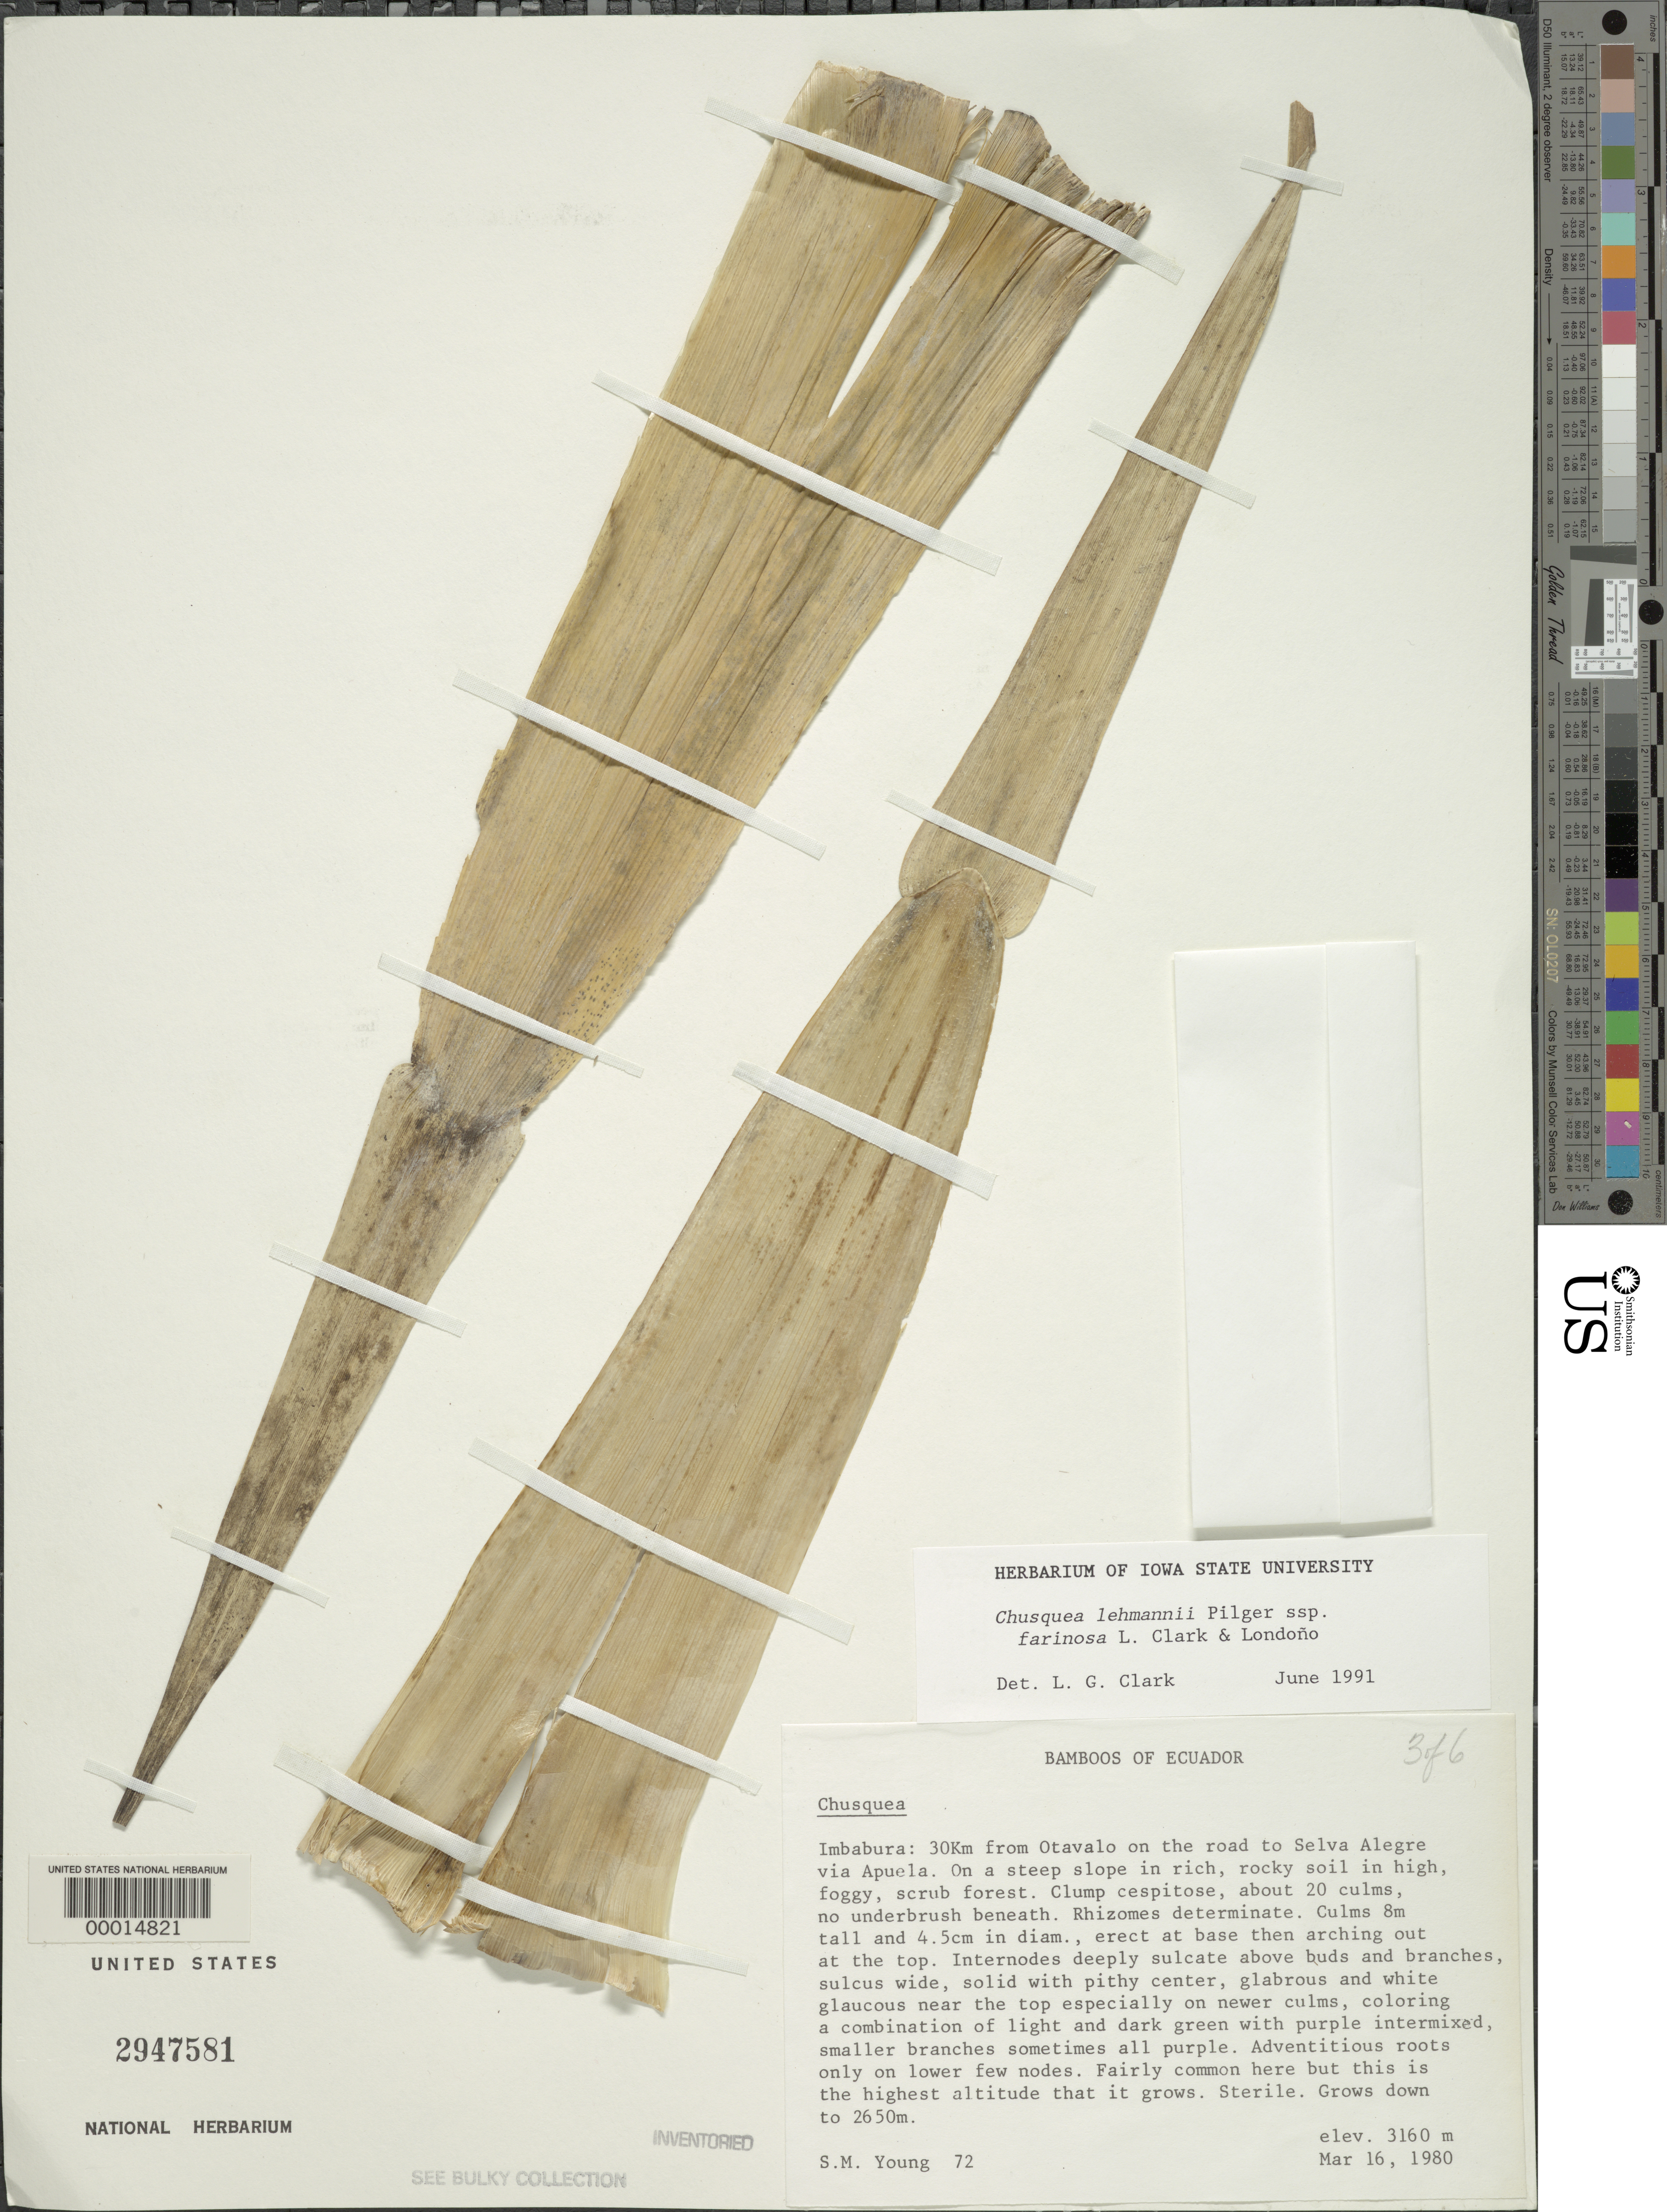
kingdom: Plantae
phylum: Tracheophyta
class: Liliopsida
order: Poales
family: Poaceae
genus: Chusquea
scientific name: Chusquea lehmannii subsp. farinosa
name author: L.G. Clark & Londoño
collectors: S. Young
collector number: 72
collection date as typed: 16 Mar 1980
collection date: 1980-03-16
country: Ecuador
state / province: Imbabura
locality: Otavalo/Selva Alegre via Apuela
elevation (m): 3160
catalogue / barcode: US 2947581